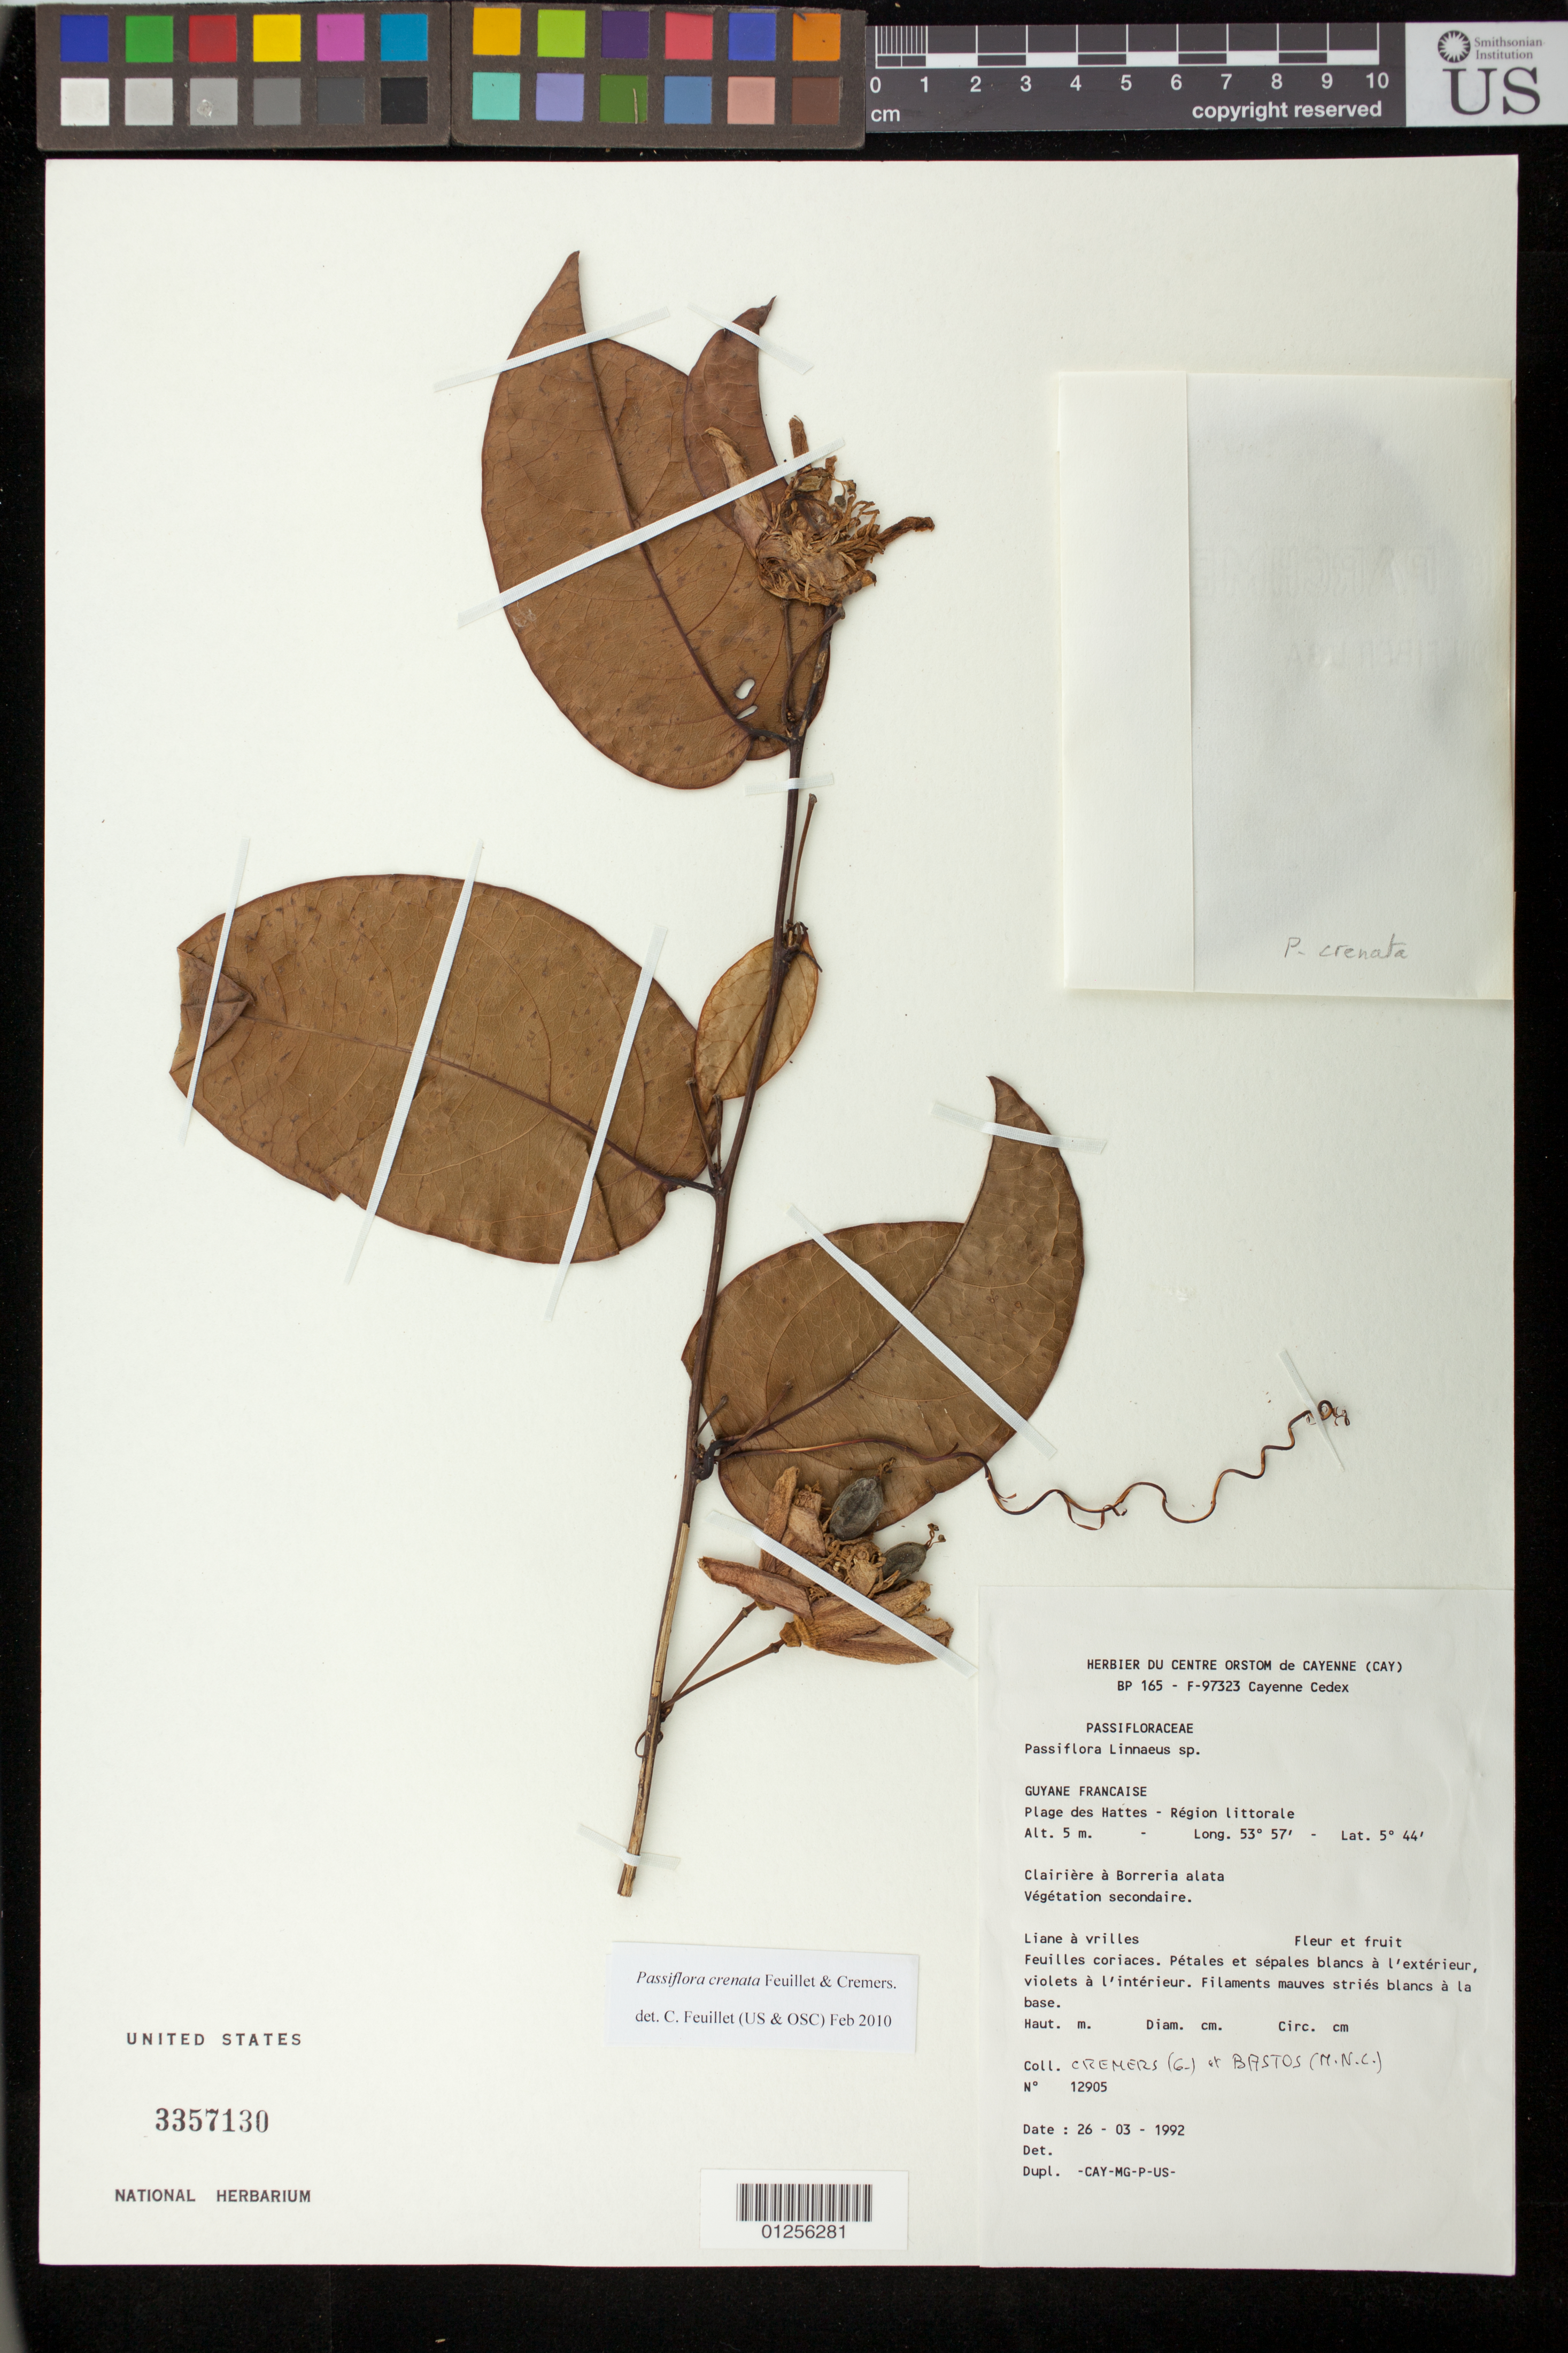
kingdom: Plantae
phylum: Tracheophyta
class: Magnoliopsida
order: Malpighiales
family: Passifloraceae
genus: Passiflora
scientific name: Passiflora crenata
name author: Feuillet & Cremers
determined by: Feuillet, C.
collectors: G. Cremers & M. Bastos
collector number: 12905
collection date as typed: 26-Mar-92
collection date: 1992-03-26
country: French Guiana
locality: Plage des Hattes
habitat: Secondary vegetation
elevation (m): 5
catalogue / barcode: US 3357130